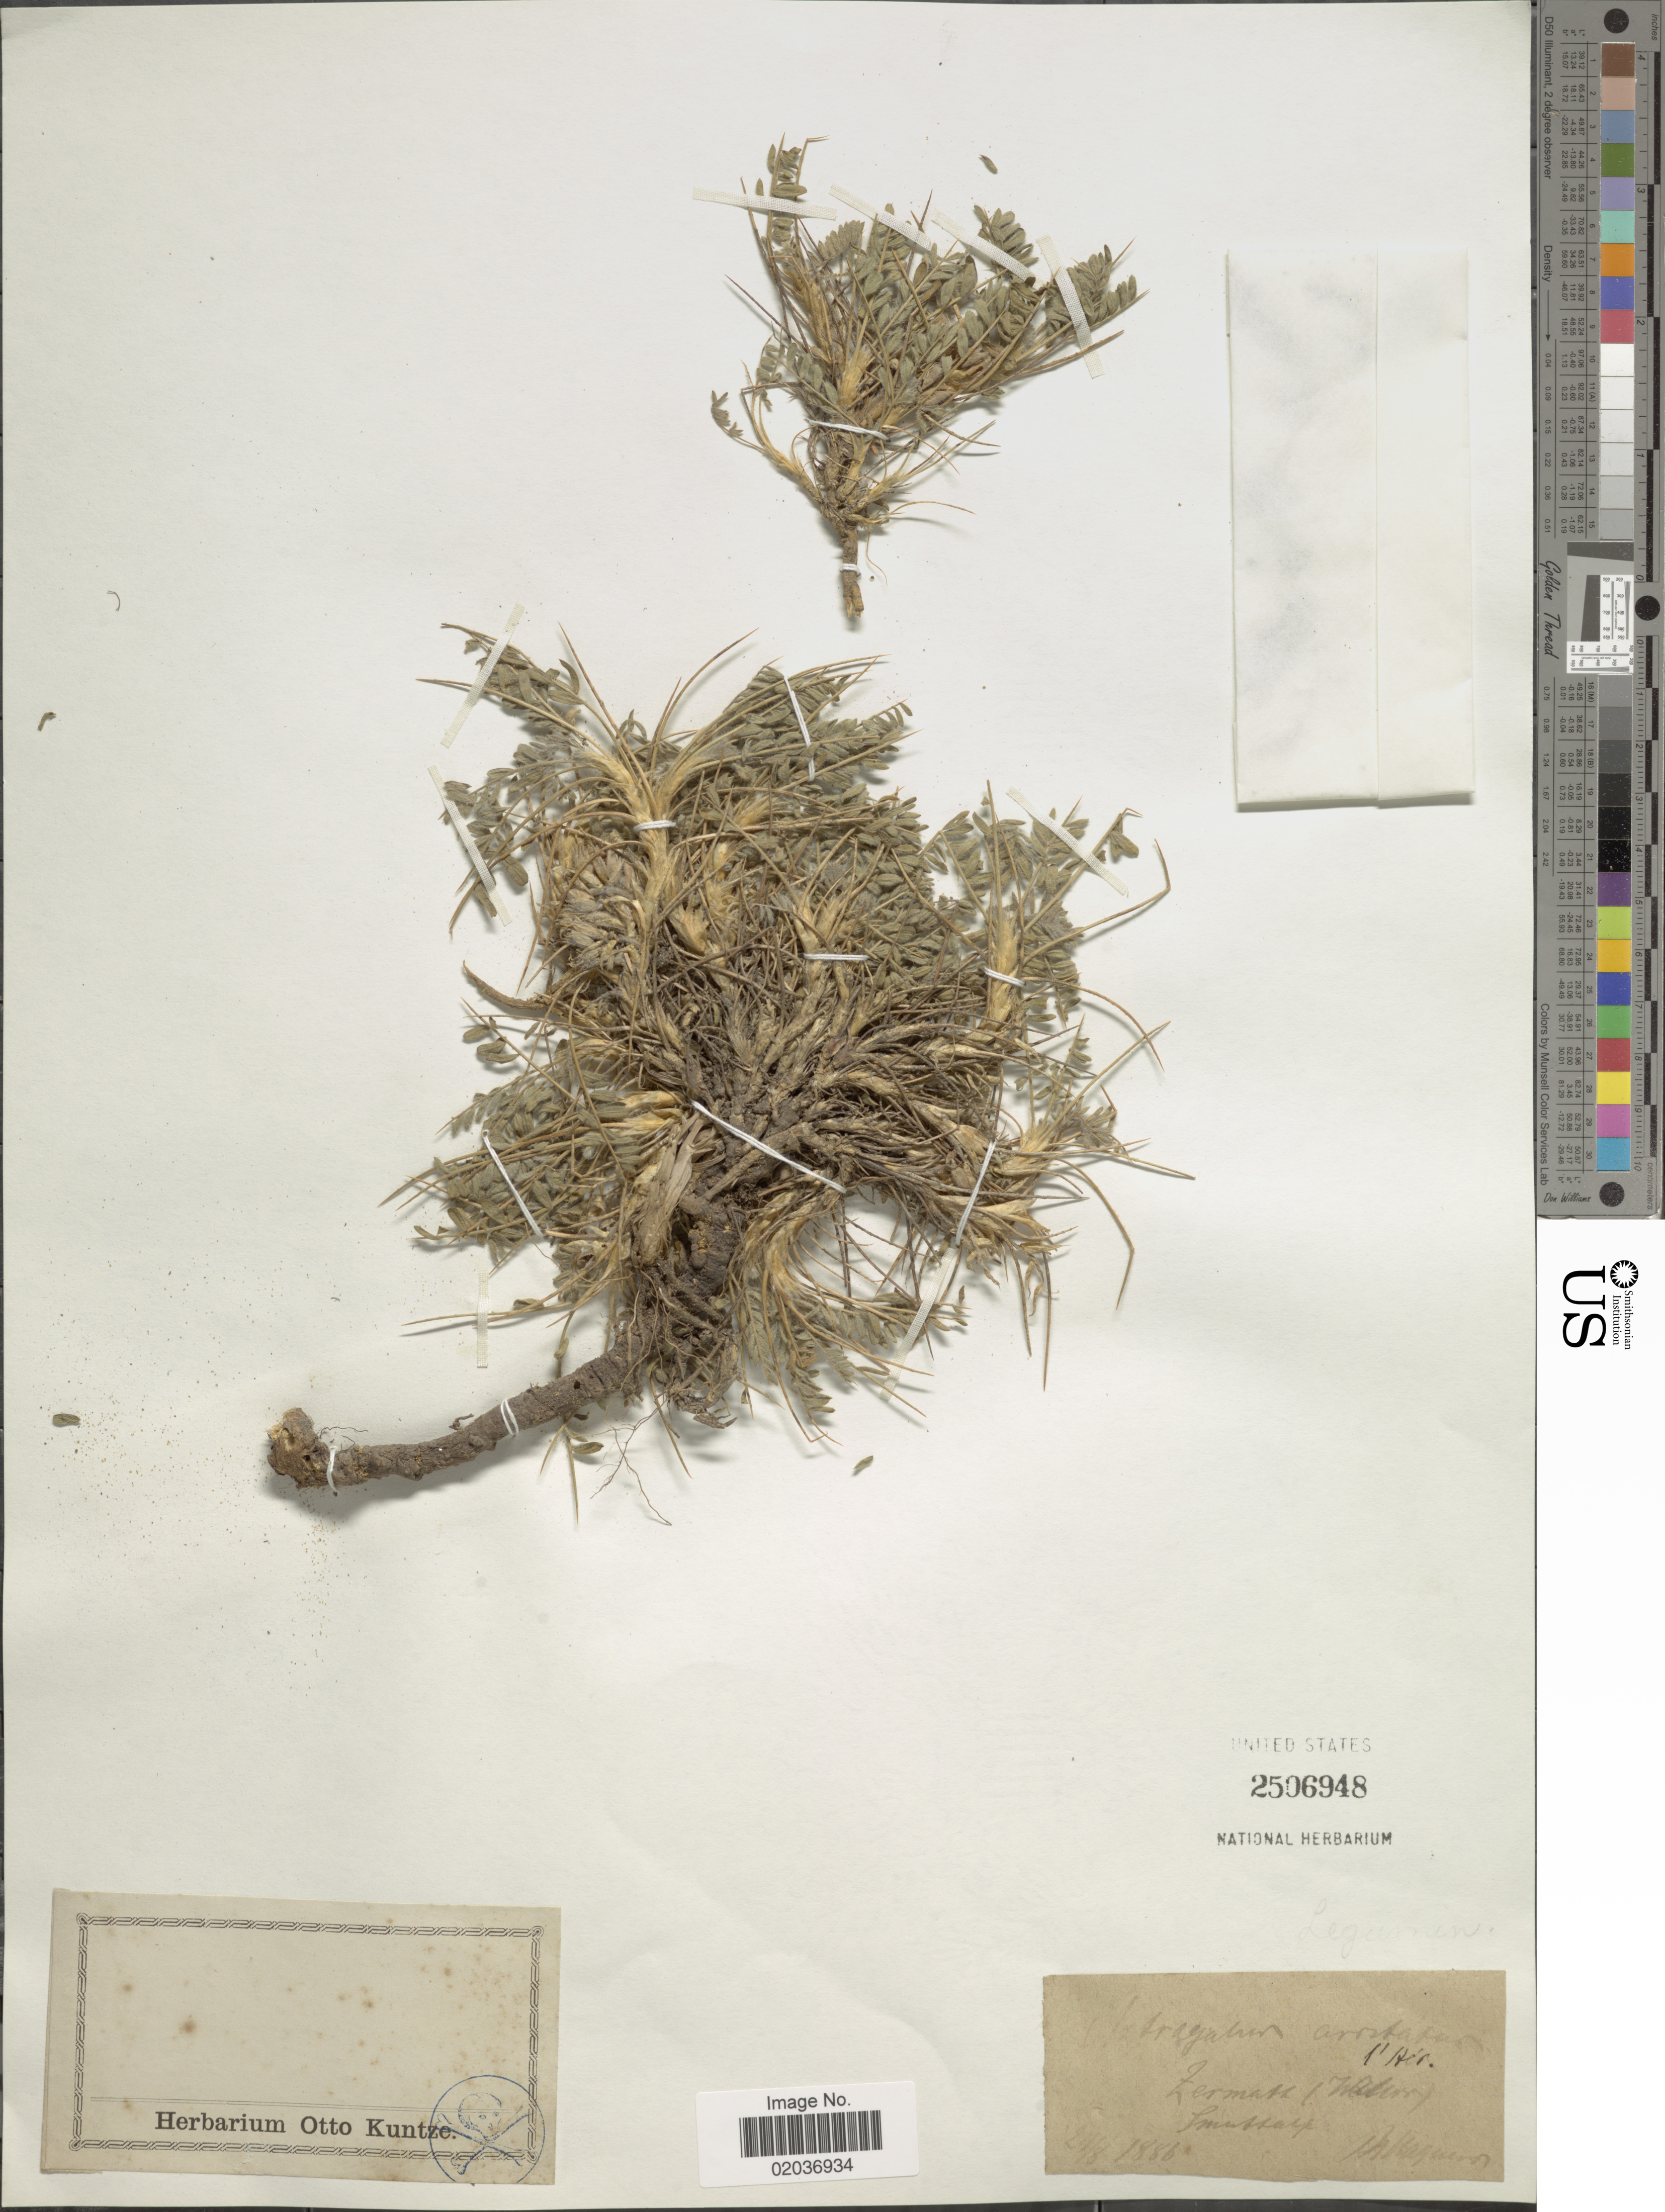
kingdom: Plantae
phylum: Tracheophyta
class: Magnoliopsida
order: Fabales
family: Fabaceae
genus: Astragalus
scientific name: Astragalus aristatus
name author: L'Hér.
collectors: L. Hagueron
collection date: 1886-08-23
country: Switzerland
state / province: Valais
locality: Zermatt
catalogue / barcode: US 2506948